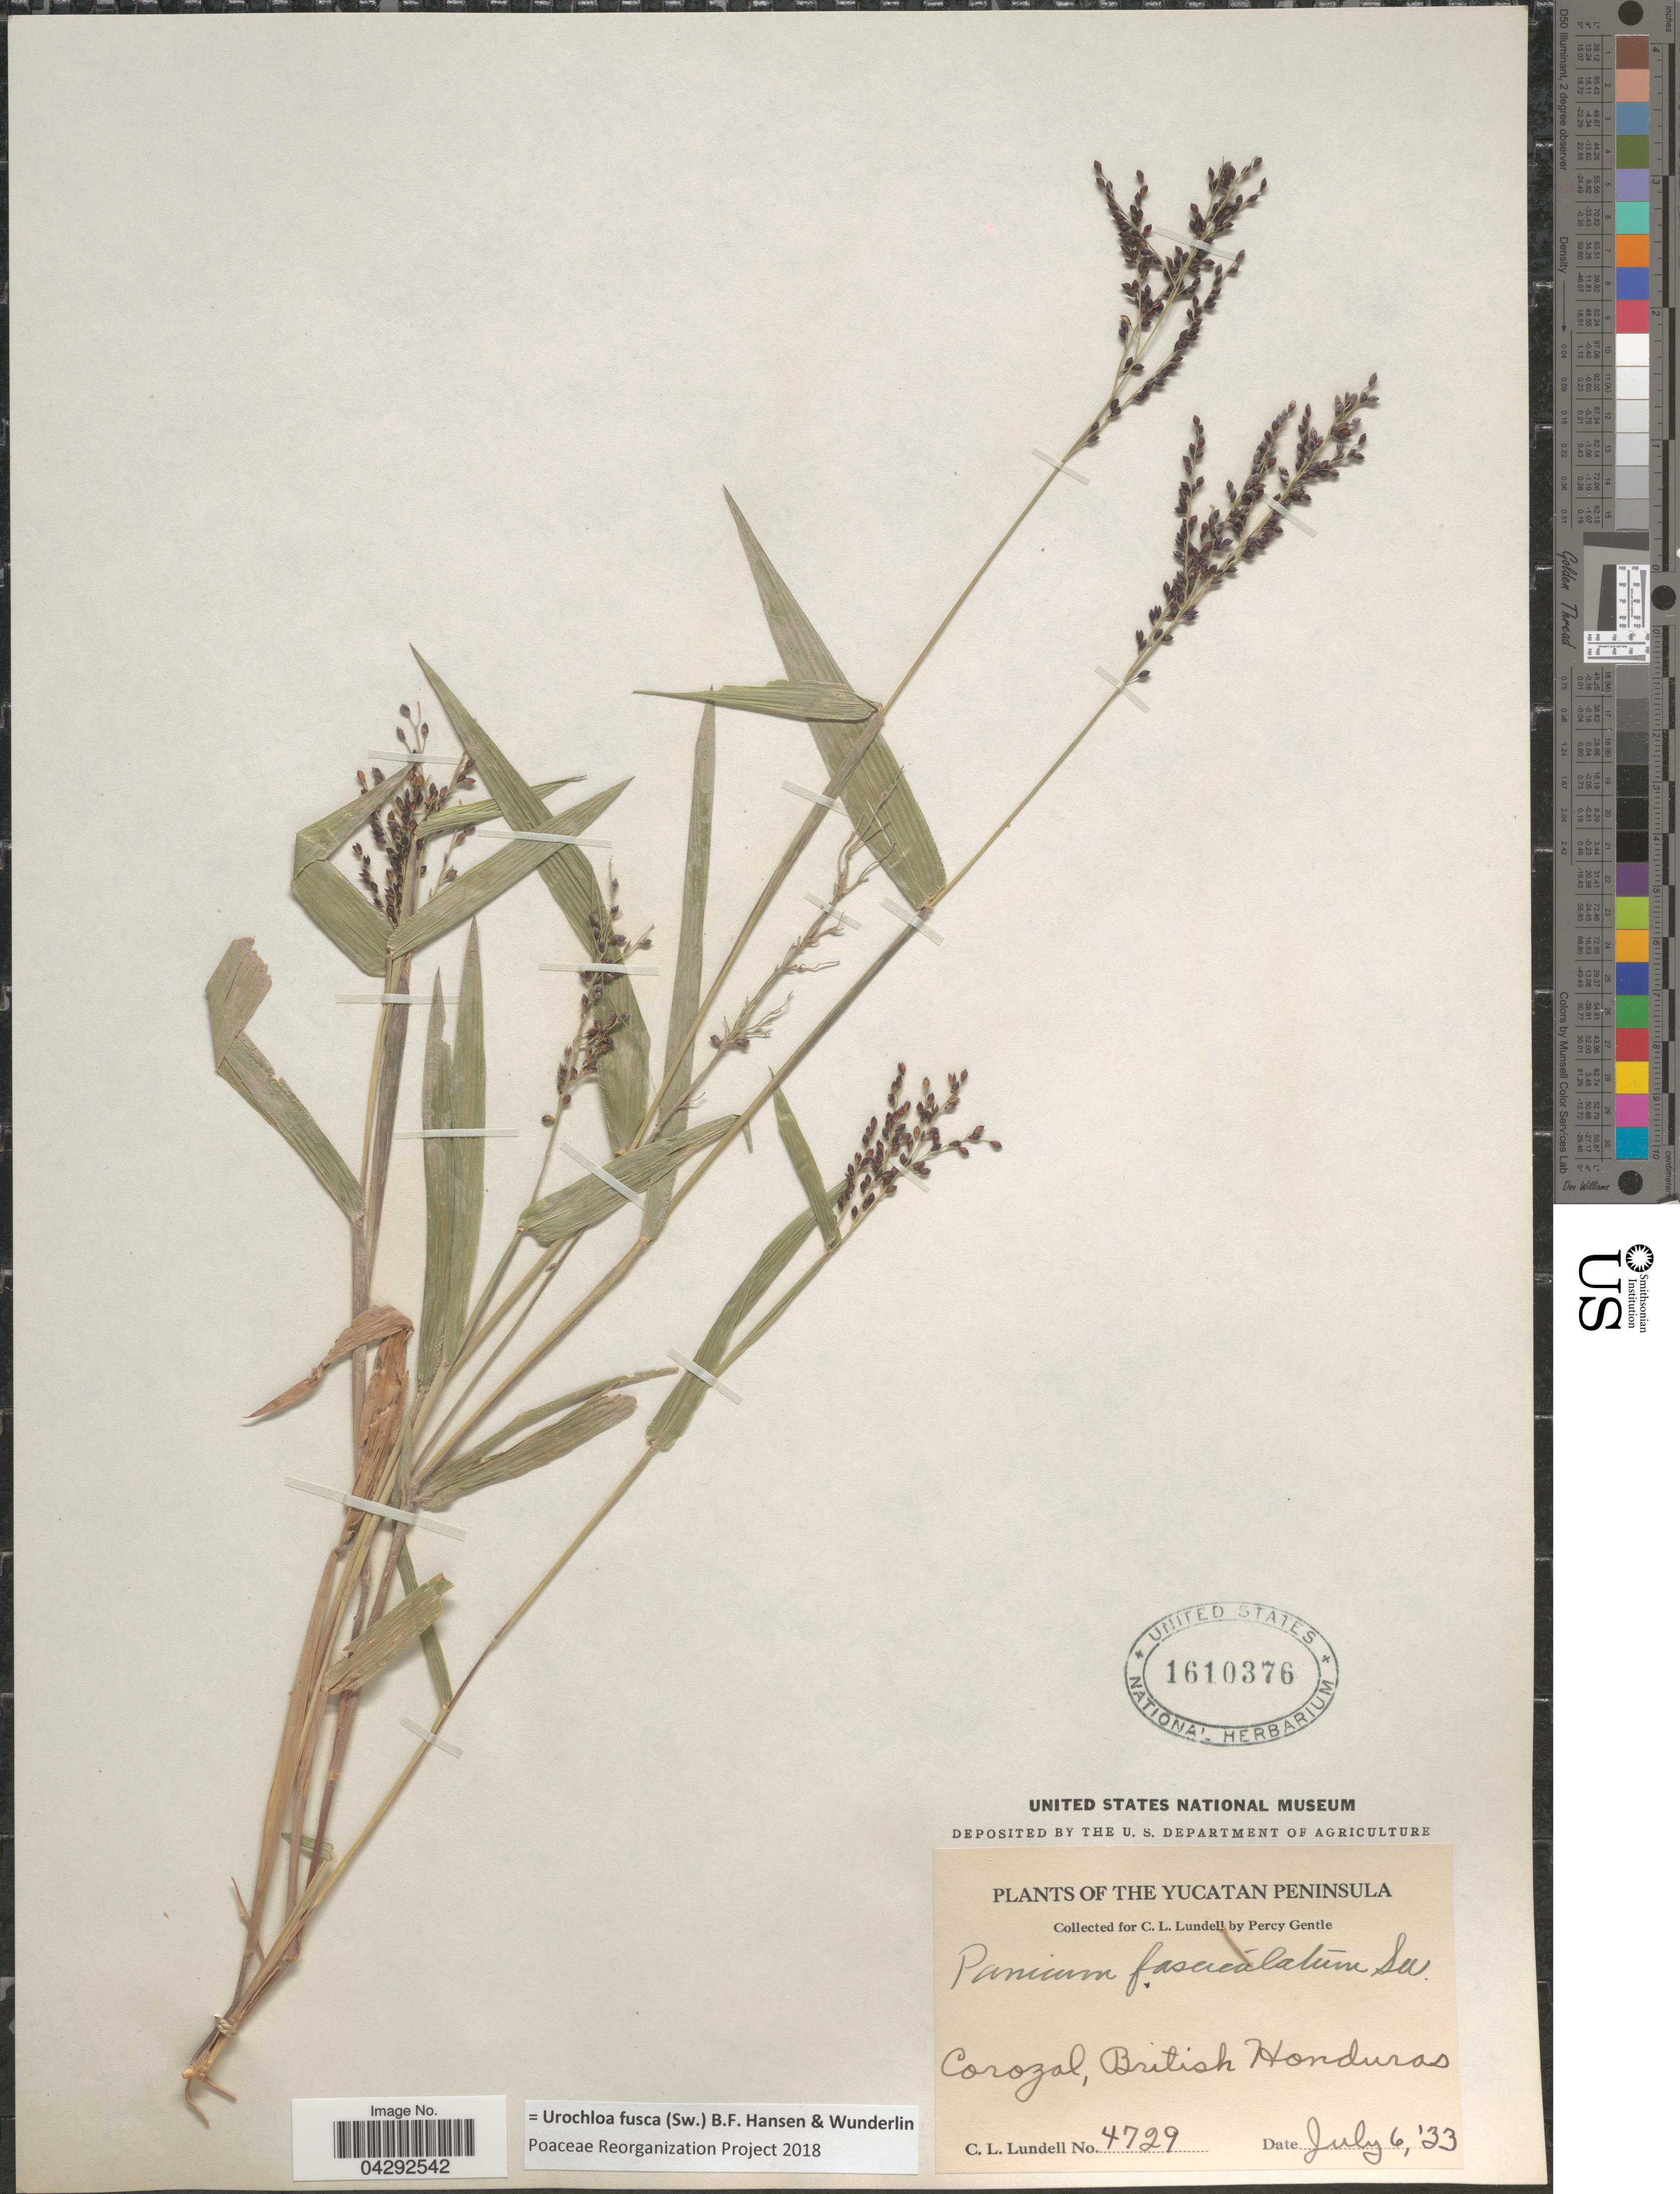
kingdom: Plantae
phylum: Tracheophyta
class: Liliopsida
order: Poales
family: Poaceae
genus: Urochloa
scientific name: Urochloa fusca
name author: (Sw.) B.F. Hansen & Wunderlin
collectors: C. L. Lundell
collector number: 4729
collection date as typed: Transcribed d/m/y: 6/7/33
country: Belize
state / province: Corozal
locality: The Yucatan Peninsula. British Honduras.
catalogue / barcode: US 1610376